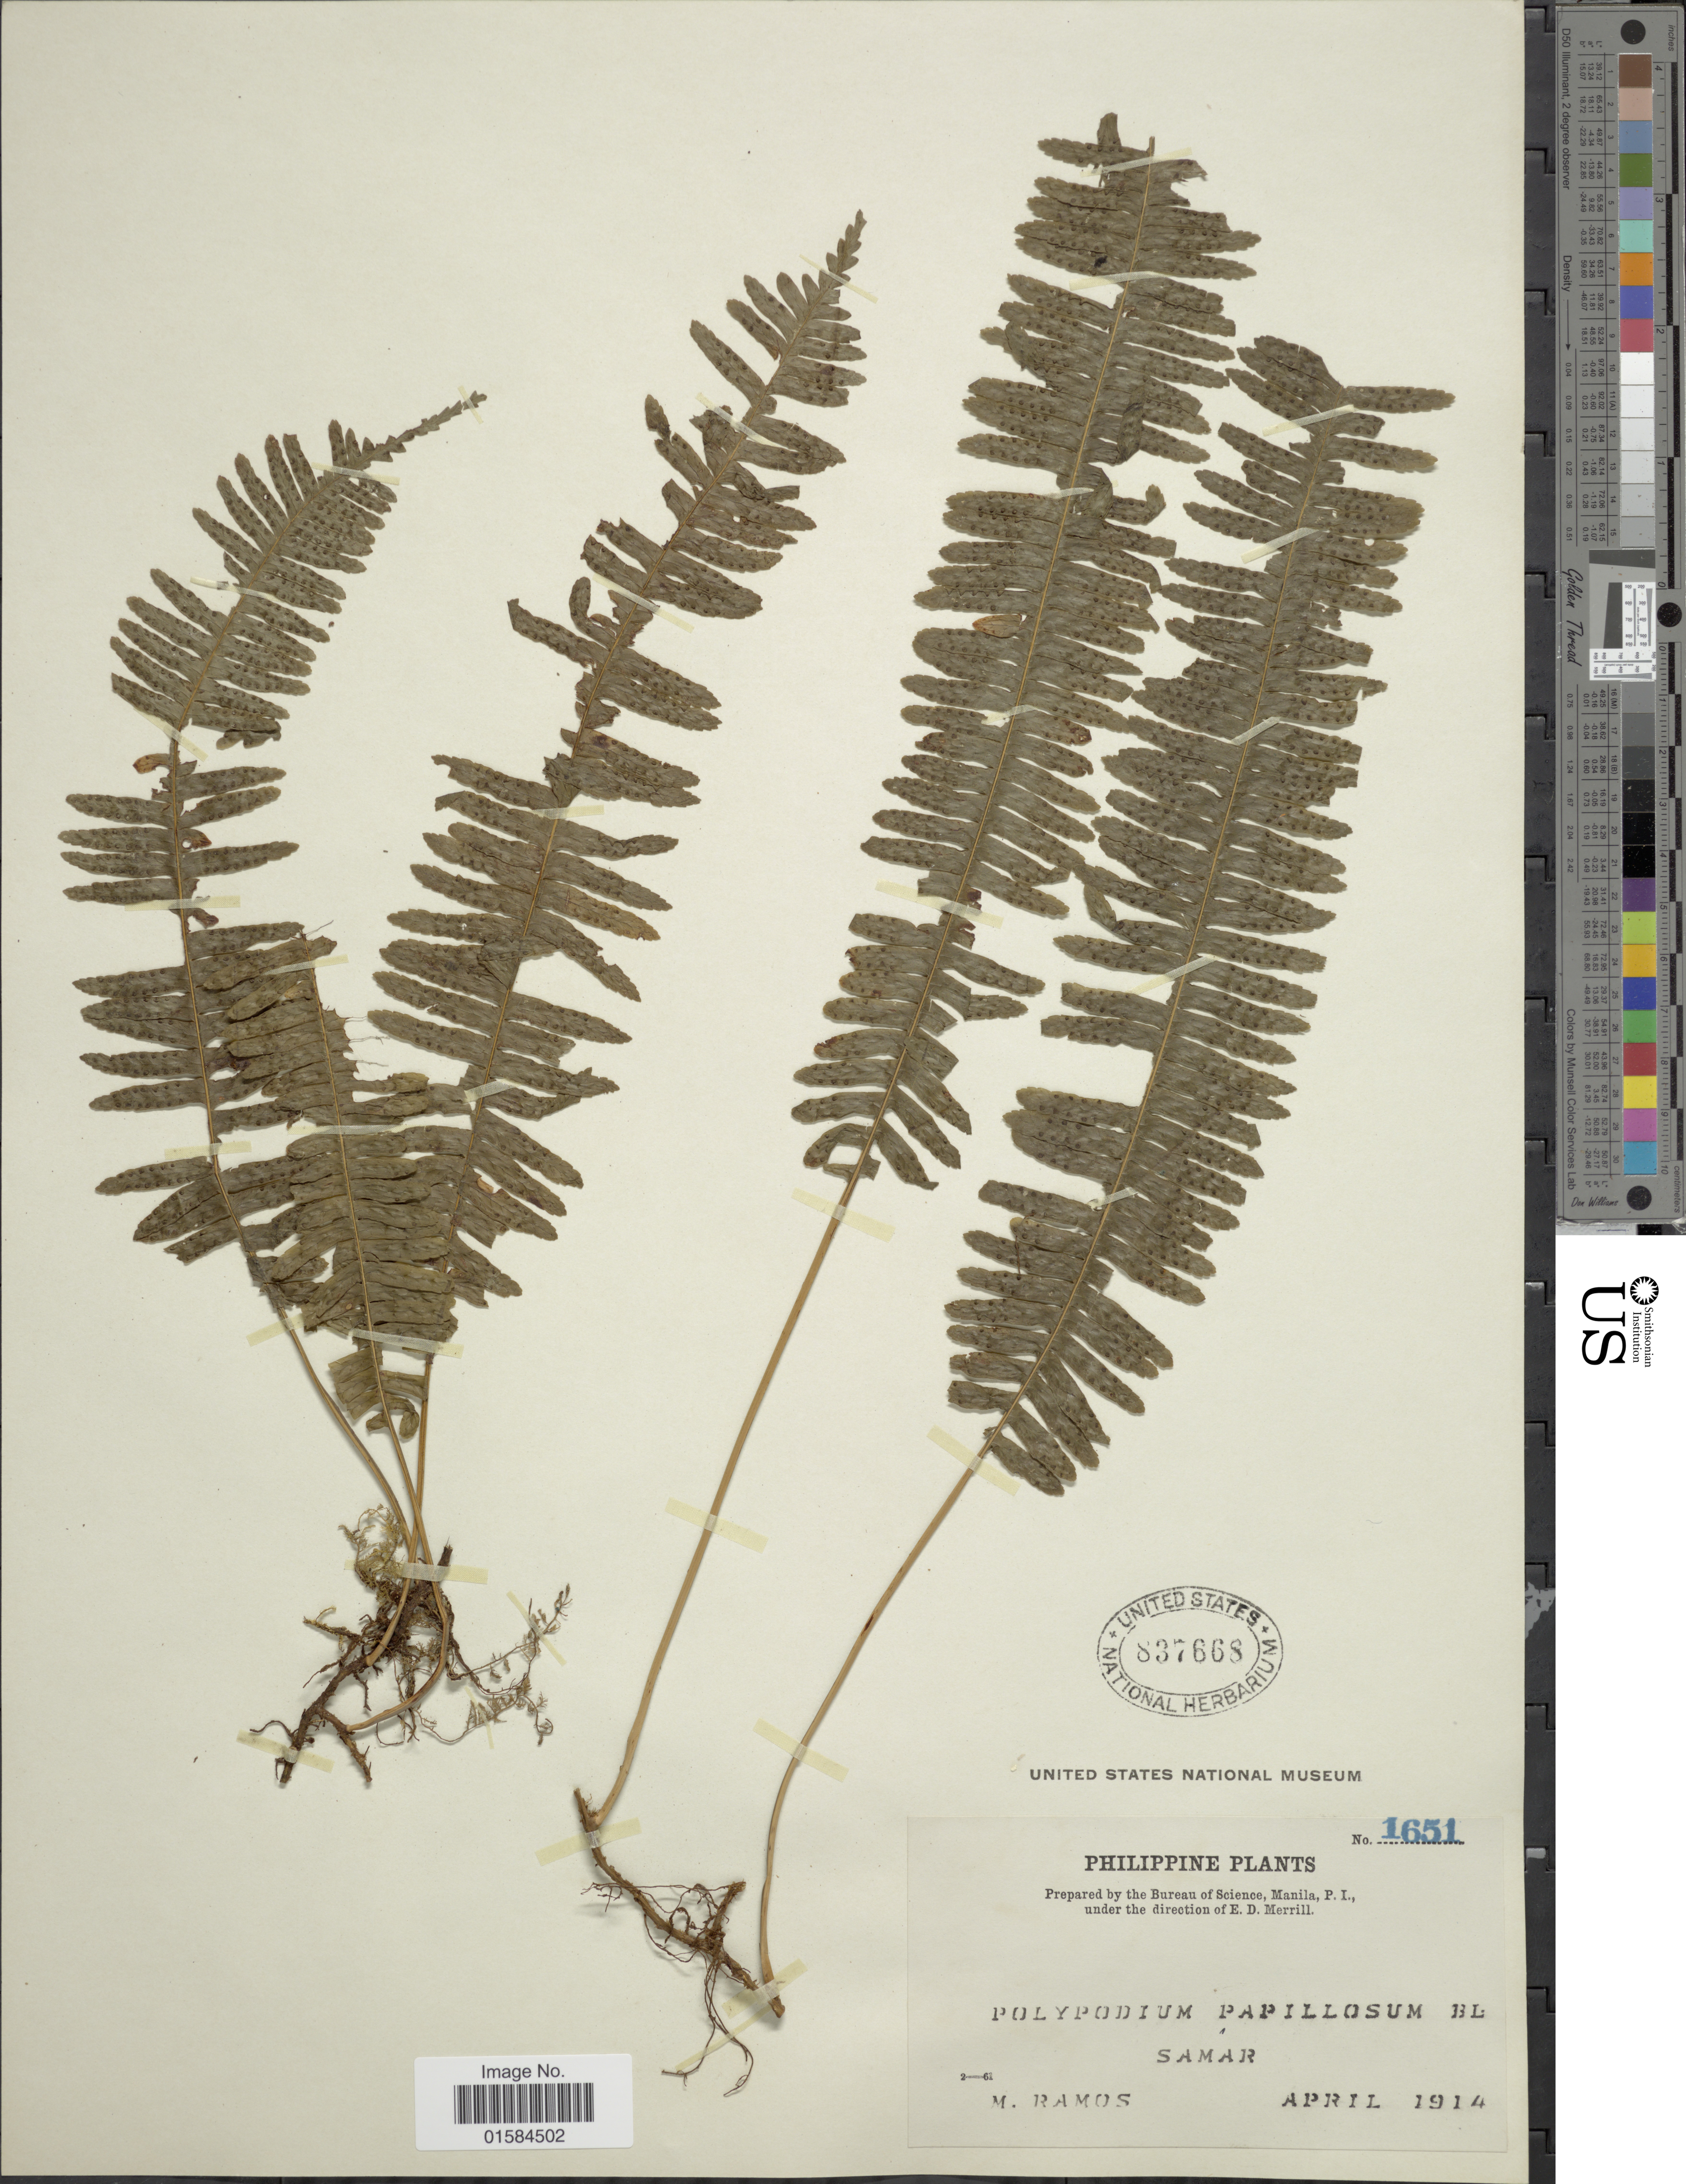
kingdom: Plantae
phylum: Tracheophyta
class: Polypodiopsida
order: Polypodiales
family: Polypodiaceae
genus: Thylacopteris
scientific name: Thylacopteris papillosa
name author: (Blume) Kunze ex J. Sm.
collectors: M. Ramos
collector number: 1651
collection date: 1914-04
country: Philippines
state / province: Eastern Visayas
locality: Philippine Islands, Samar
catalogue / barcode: US 837668